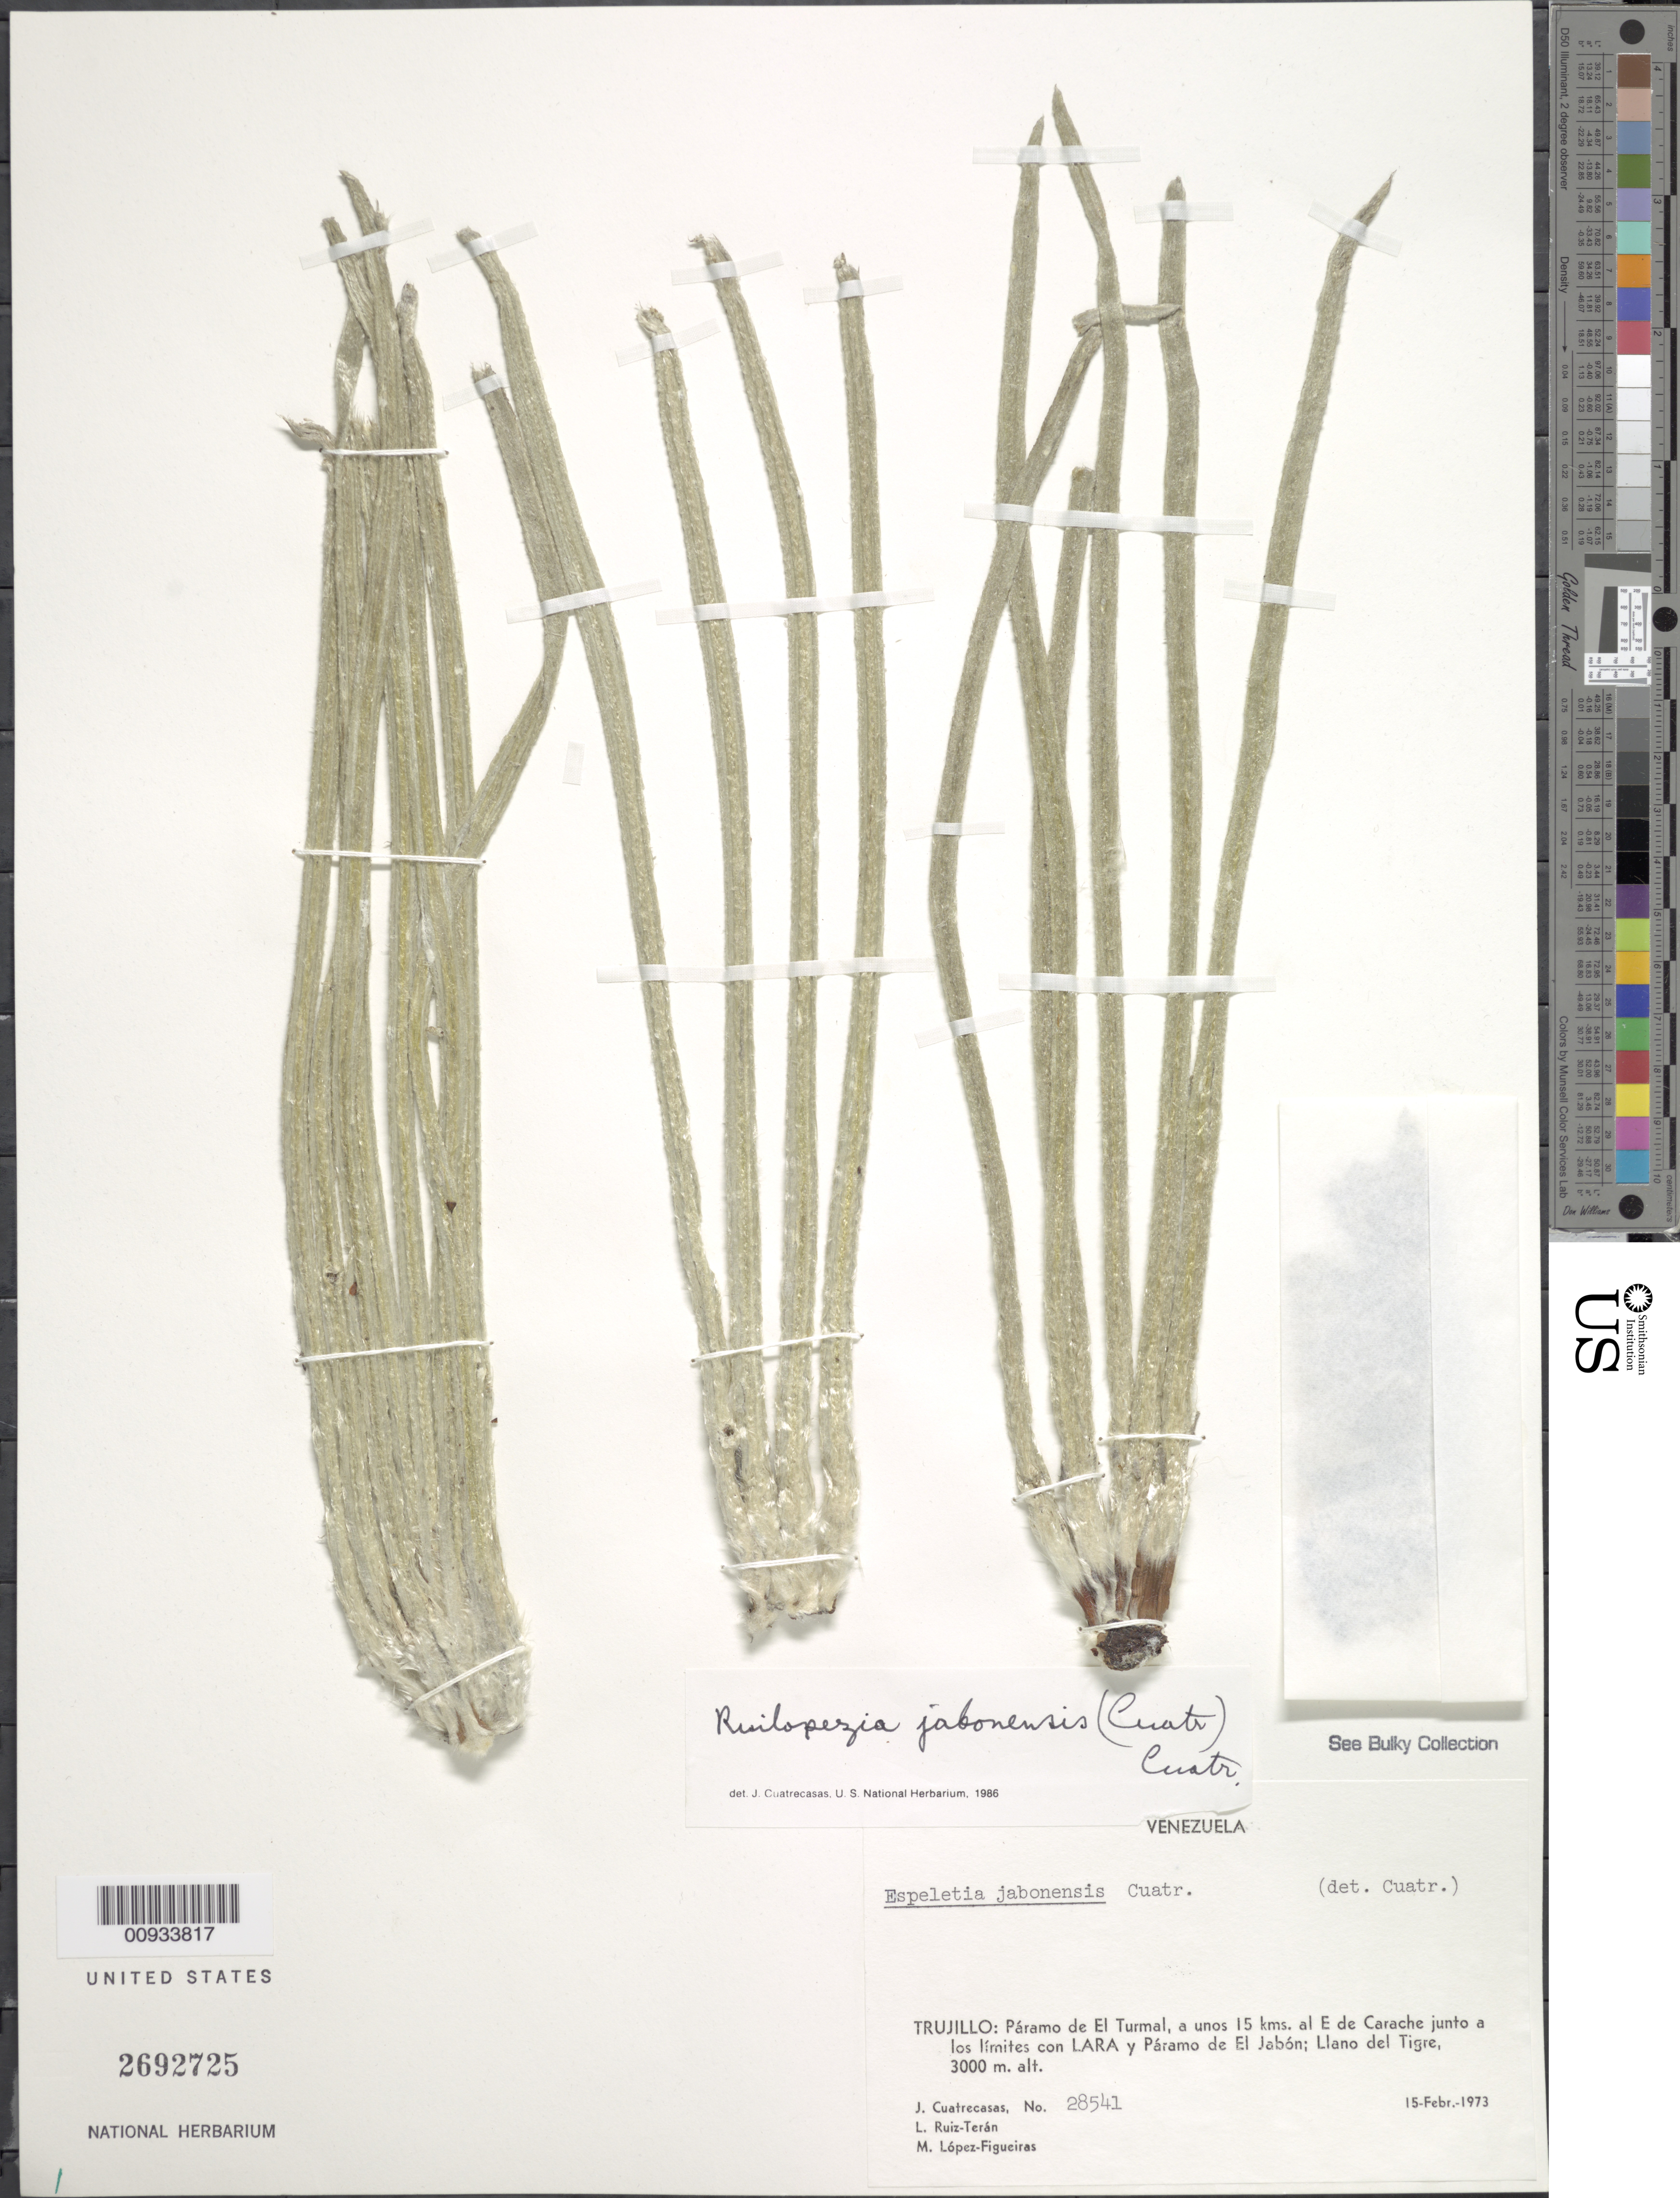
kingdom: Plantae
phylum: Tracheophyta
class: Magnoliopsida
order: Asterales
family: Asteraceae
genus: Ruilopezia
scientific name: Ruilopezia jabonensis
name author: (Cuatrec.) Cuatrec.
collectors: J. Cuatrecasas, L. E. Ruíz-Terán & M. López Figueiras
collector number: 28541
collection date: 1973-02-15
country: Venezuela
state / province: Trujillo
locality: Paramo de El Turmal, a unos 15 kms al E de Carache junto a los limites con Lara y Paramo de El Jabon, Llano del Tigre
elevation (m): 3000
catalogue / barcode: US 2692725